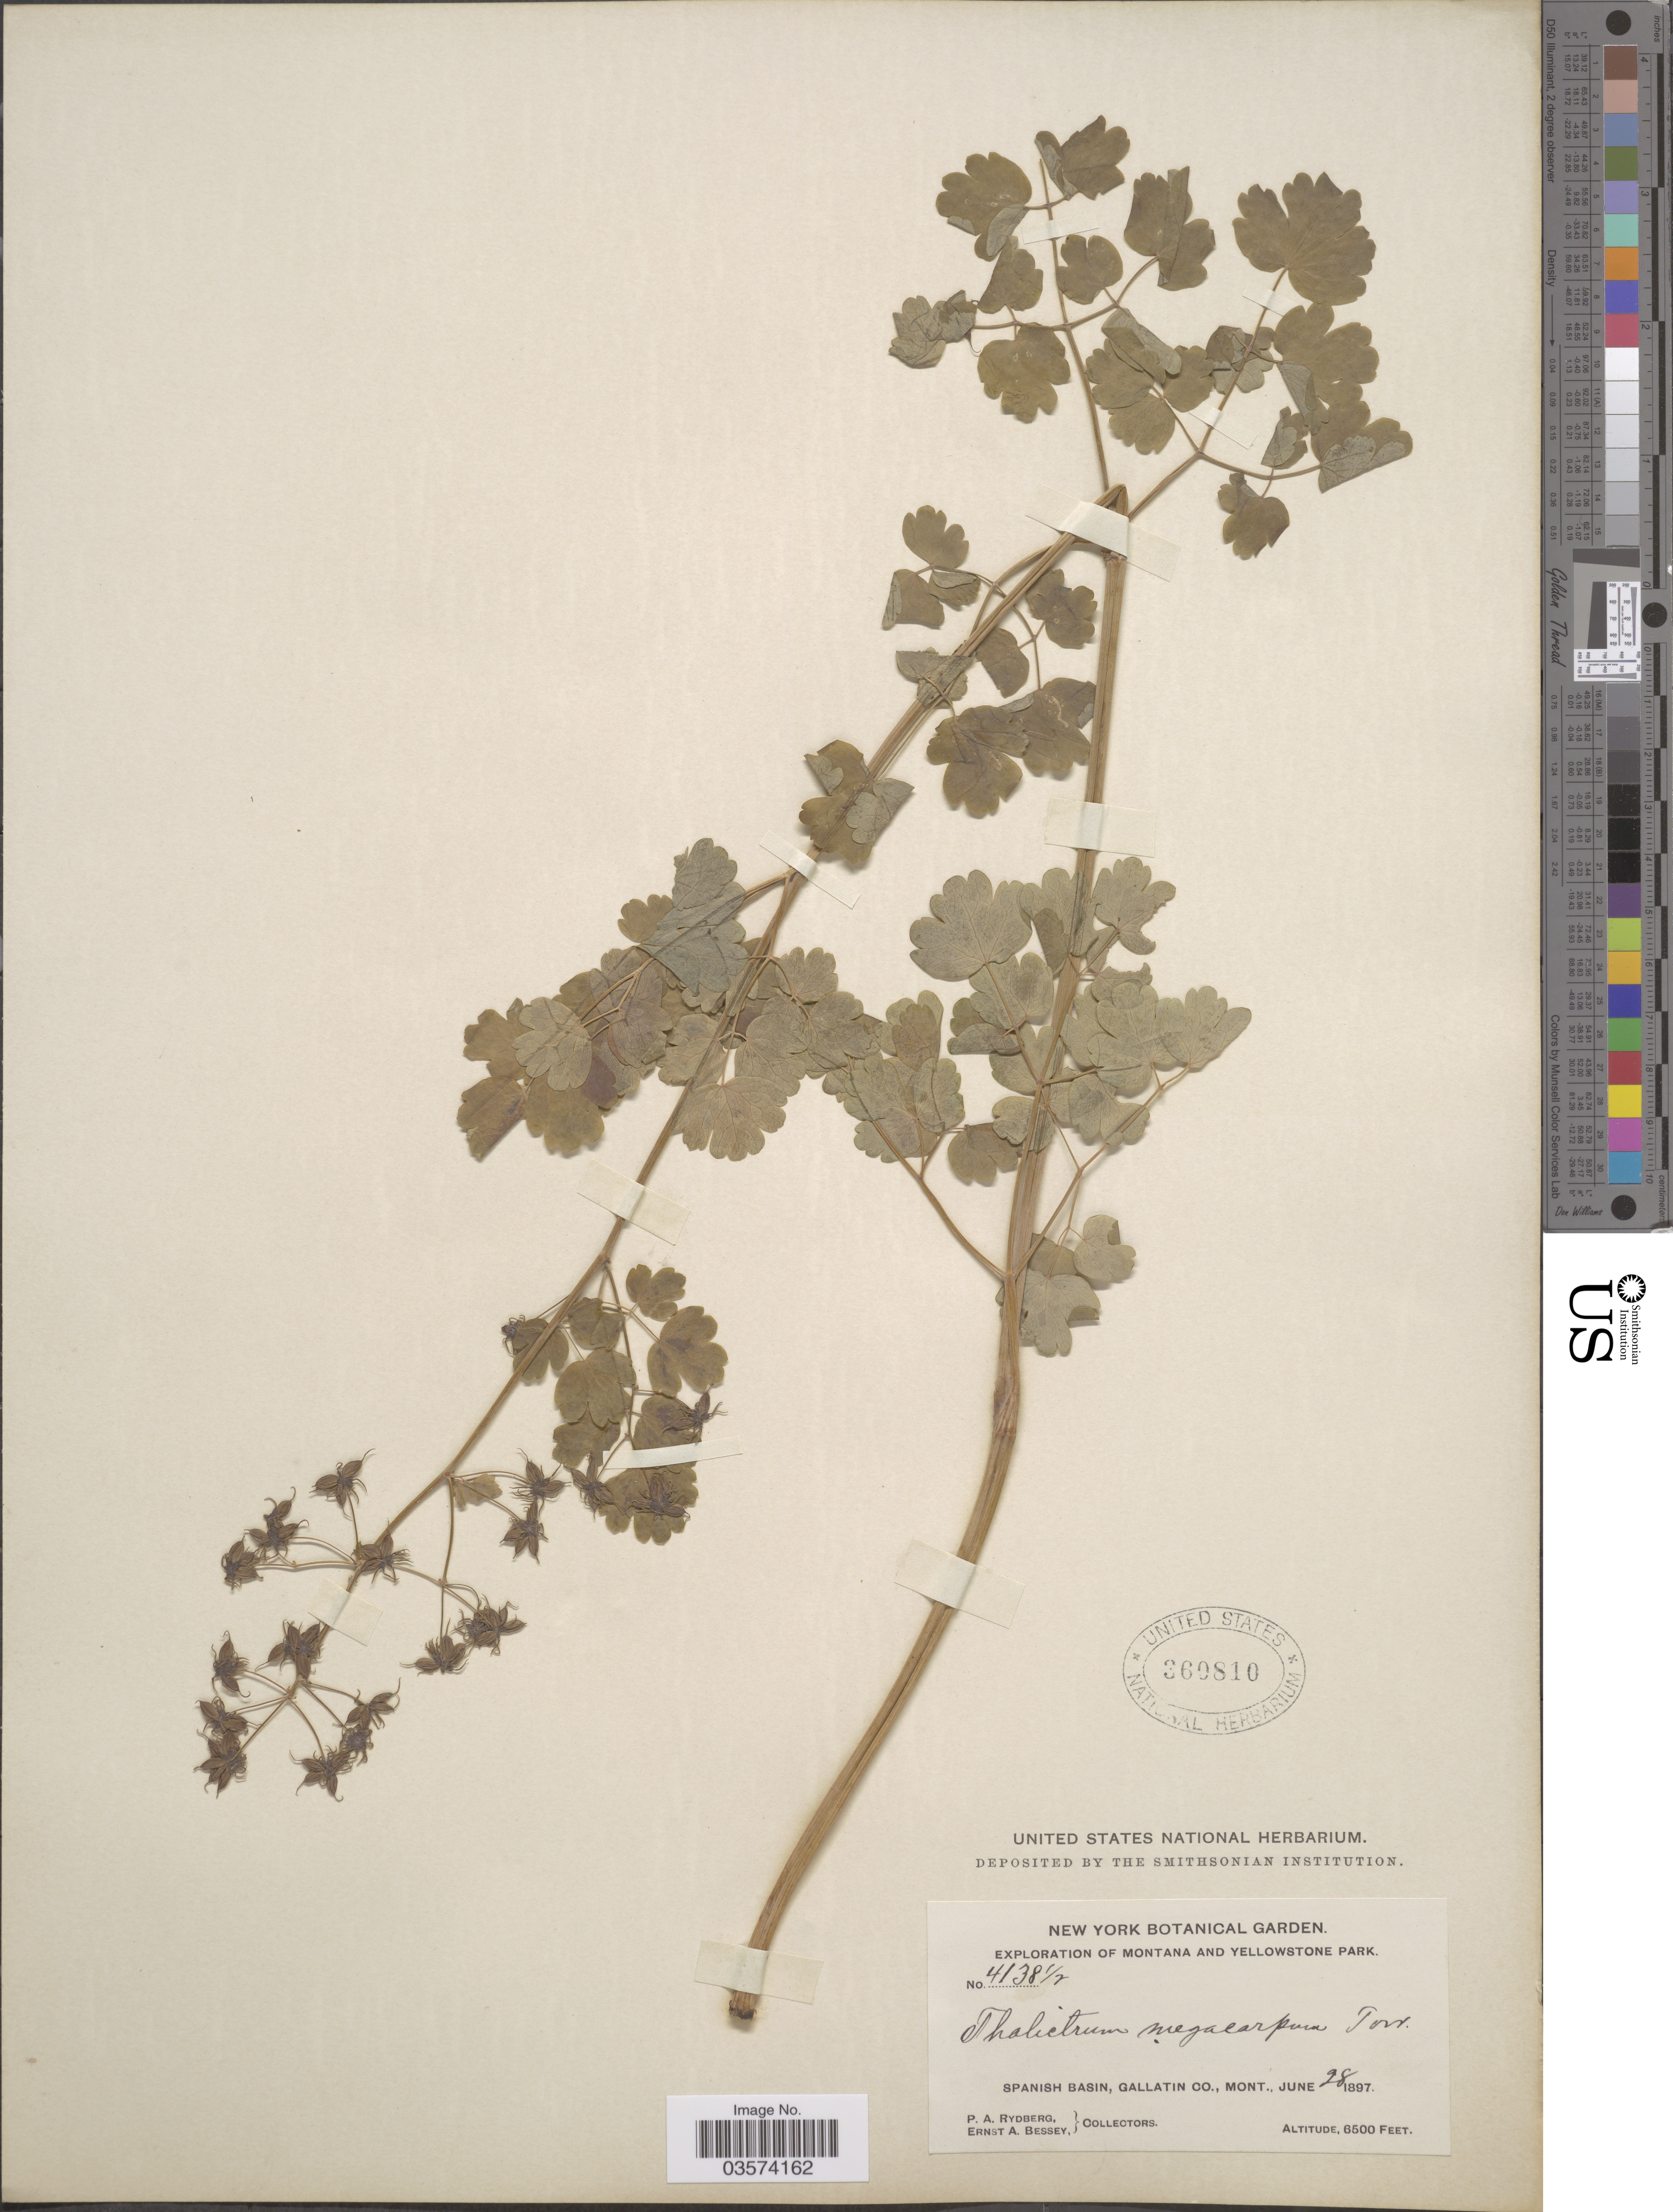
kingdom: Plantae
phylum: Tracheophyta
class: Magnoliopsida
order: Ranunculales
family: Ranunculaceae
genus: Thalictrum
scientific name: Thalictrum occidentale var. palousense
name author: H. St. John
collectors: P. A. Rydberg & E. A. Bessey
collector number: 4138½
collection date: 1897-06-28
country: United States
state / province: Montana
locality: Yellowstone Park. Spanish Basin, Gallatin Co.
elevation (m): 1981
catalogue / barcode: US 360810